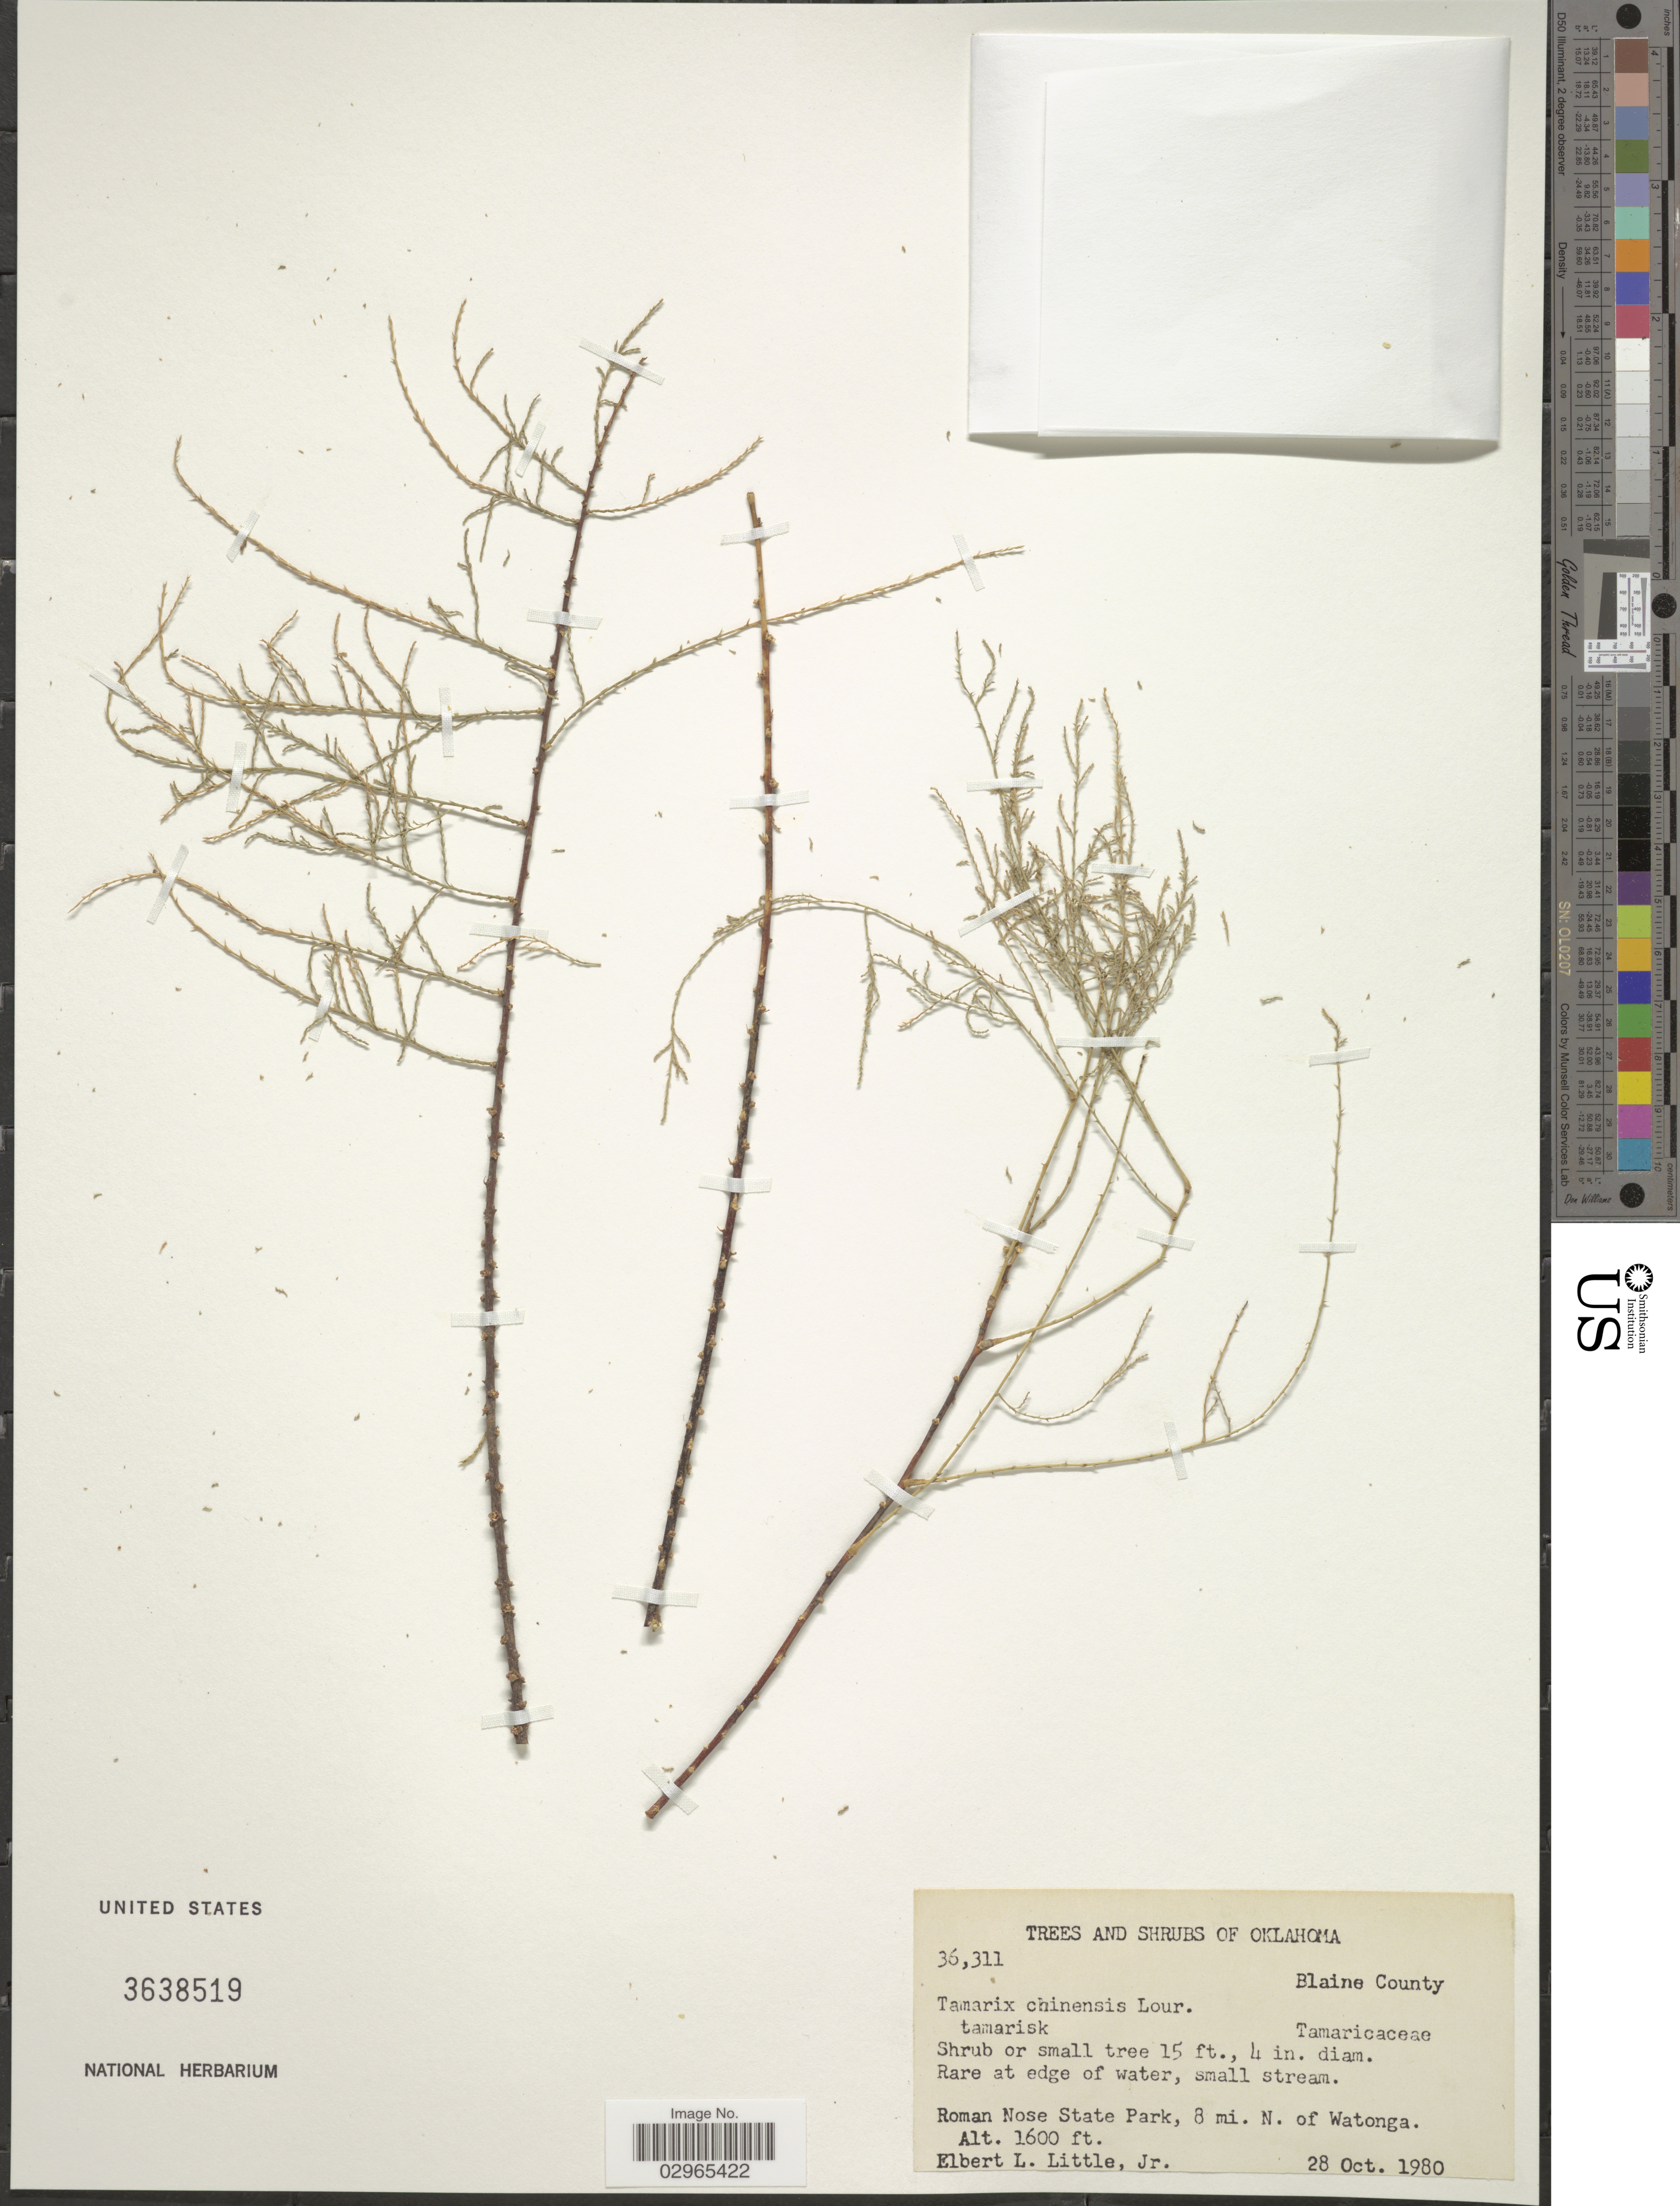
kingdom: Plantae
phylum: Tracheophyta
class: Magnoliopsida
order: Caryophyllales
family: Tamaricaceae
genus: Tamarix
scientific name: Tamarix chinensis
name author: Lour.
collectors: E. L. Little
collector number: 36311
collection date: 1980-10-28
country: United States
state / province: Oklahoma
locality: Blaine County. Roman Nose State Park, 8 mi. N. of Watonga.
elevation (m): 488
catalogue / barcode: US 3638519